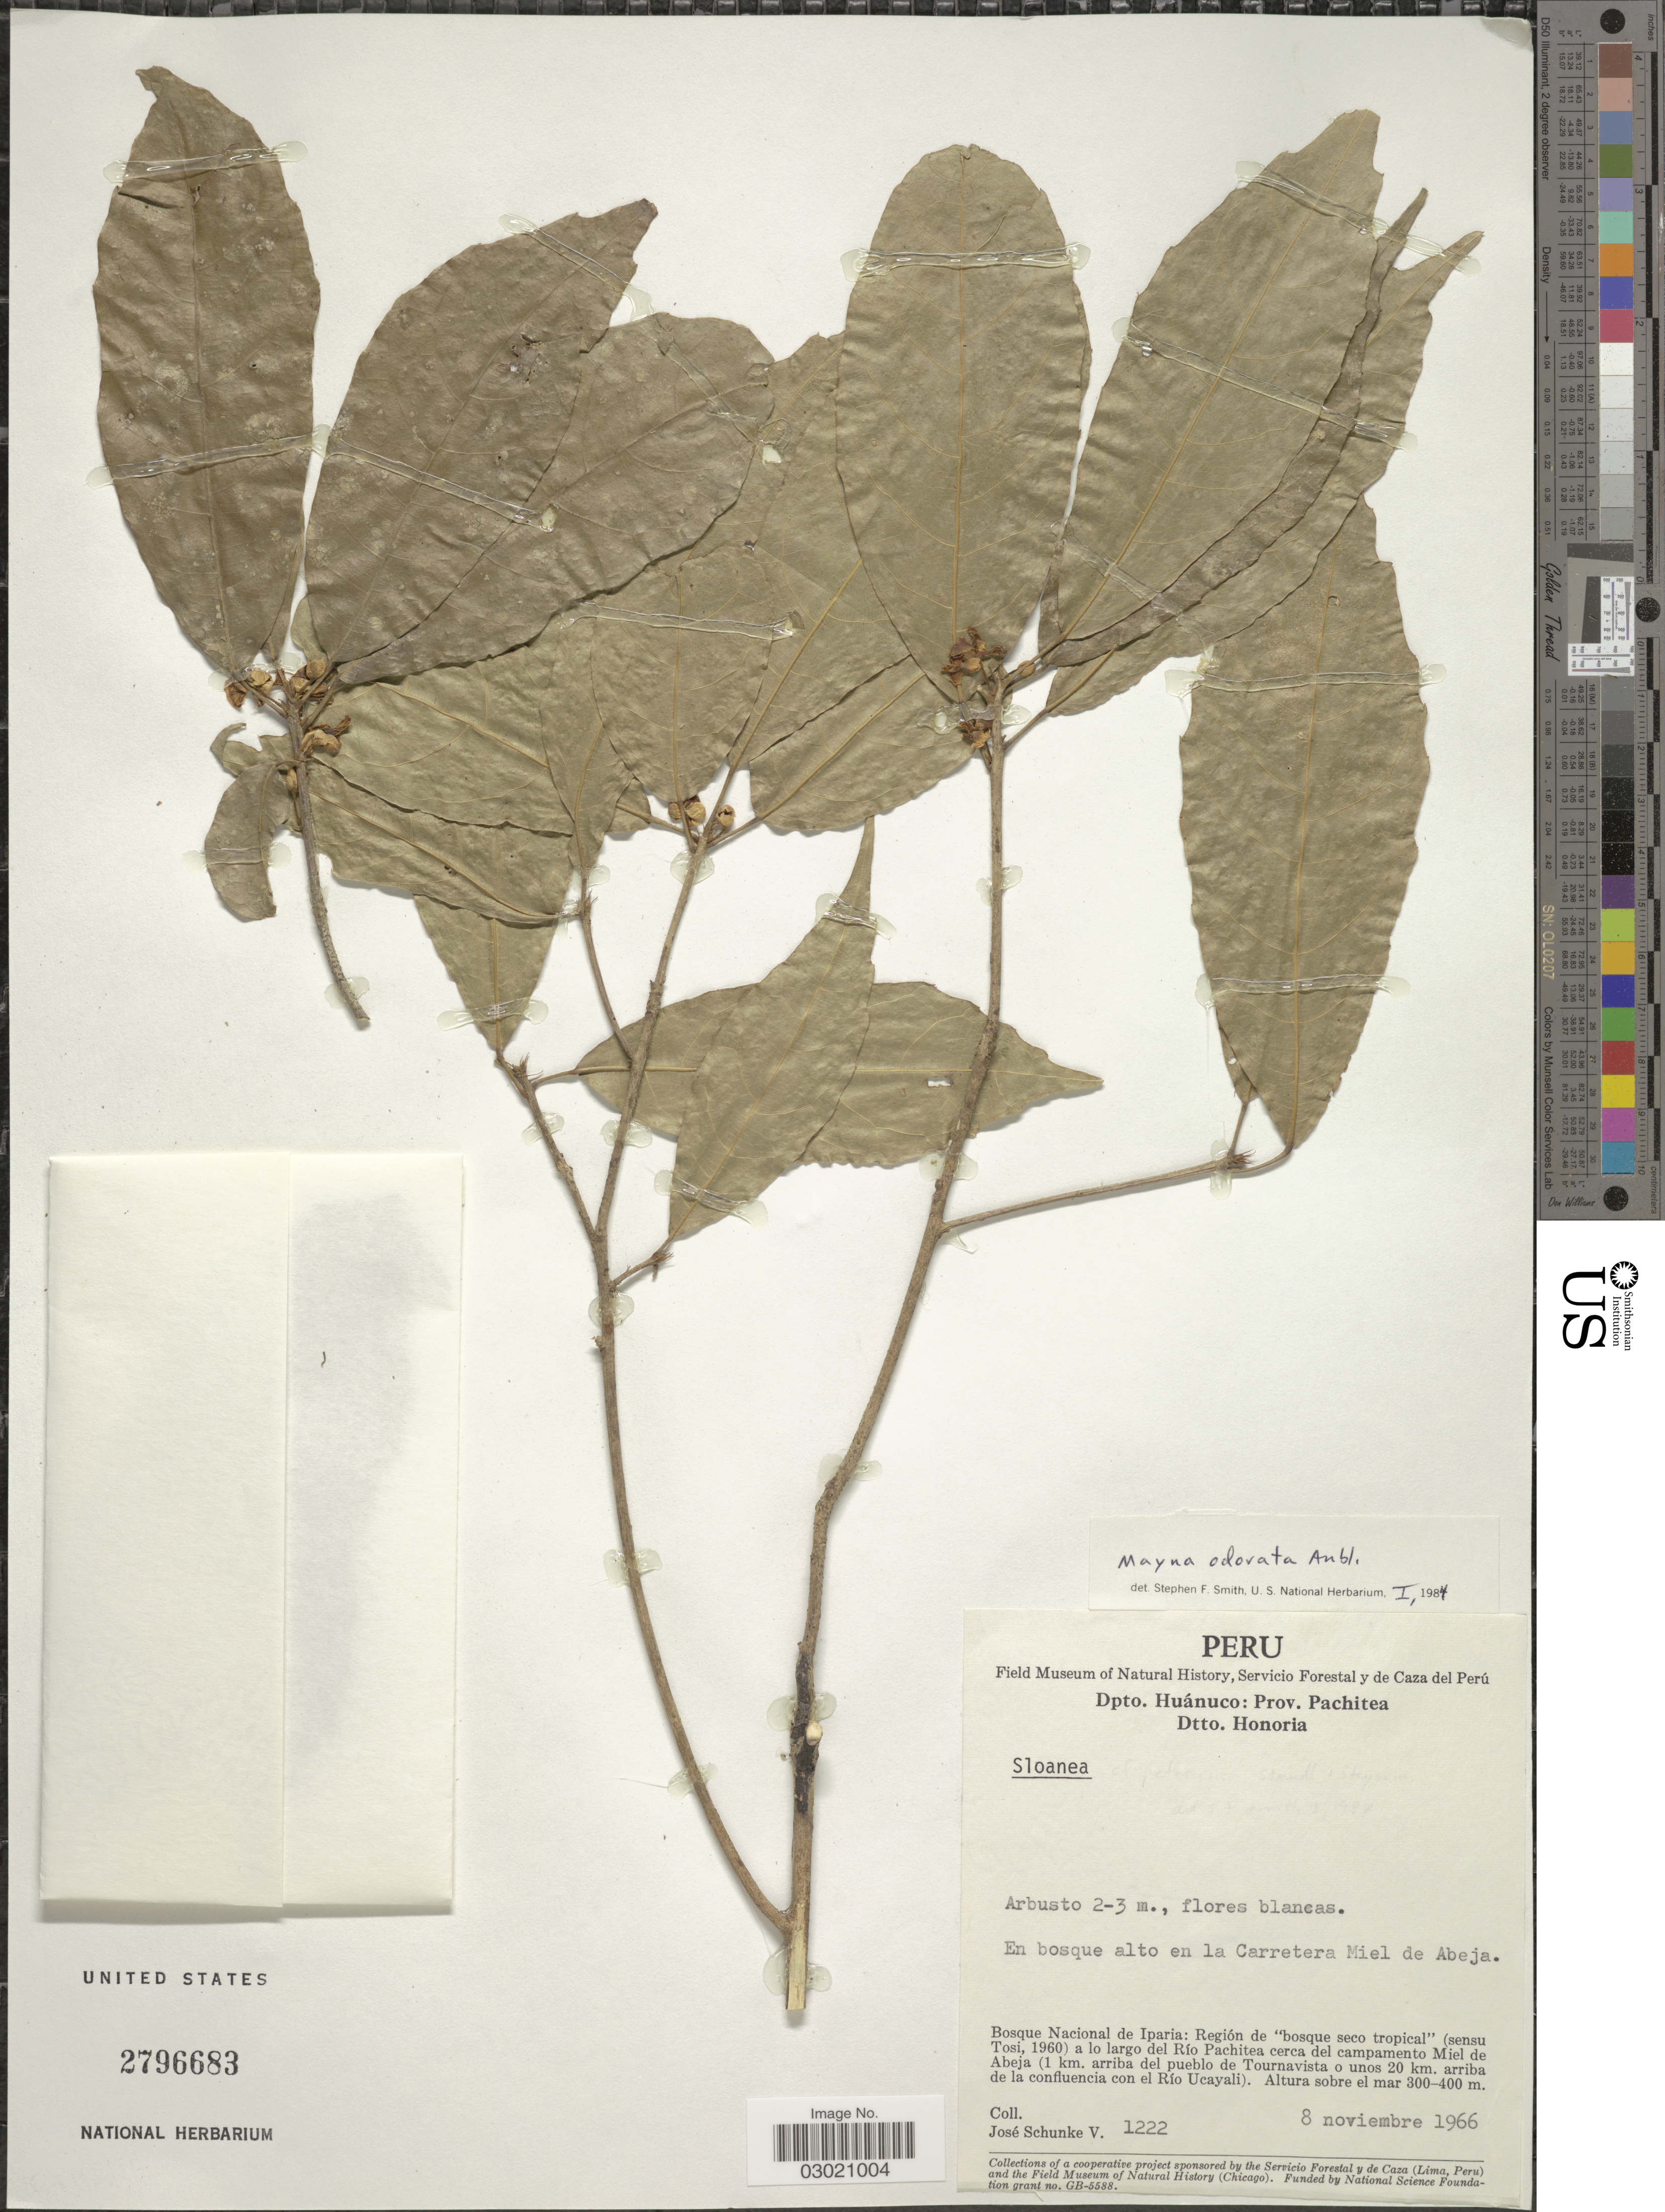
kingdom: Plantae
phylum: Tracheophyta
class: Magnoliopsida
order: Malpighiales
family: Achariaceae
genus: Mayna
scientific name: Mayna odorata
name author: Aubl.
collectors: J. Schunke Vigo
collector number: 1222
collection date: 1966-11-08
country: Peru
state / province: Huánuco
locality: Dpto. Huánuco: Prov. Pachitea. Dtto. Honoria. Bosque Nacional de Iparia: Región de "bosque seco tropical" (sensu Tosi, 1960) a lo largo del Río Pachitea cerca del campamento Miel de Abeja (1 km. arriba del pueblo de Tournavista o unos 20 km. arriba de la confluencia con el Río Ucayali). En Bosque alto en la Carretera Miel de Abeja.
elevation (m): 300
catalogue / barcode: US 2796683